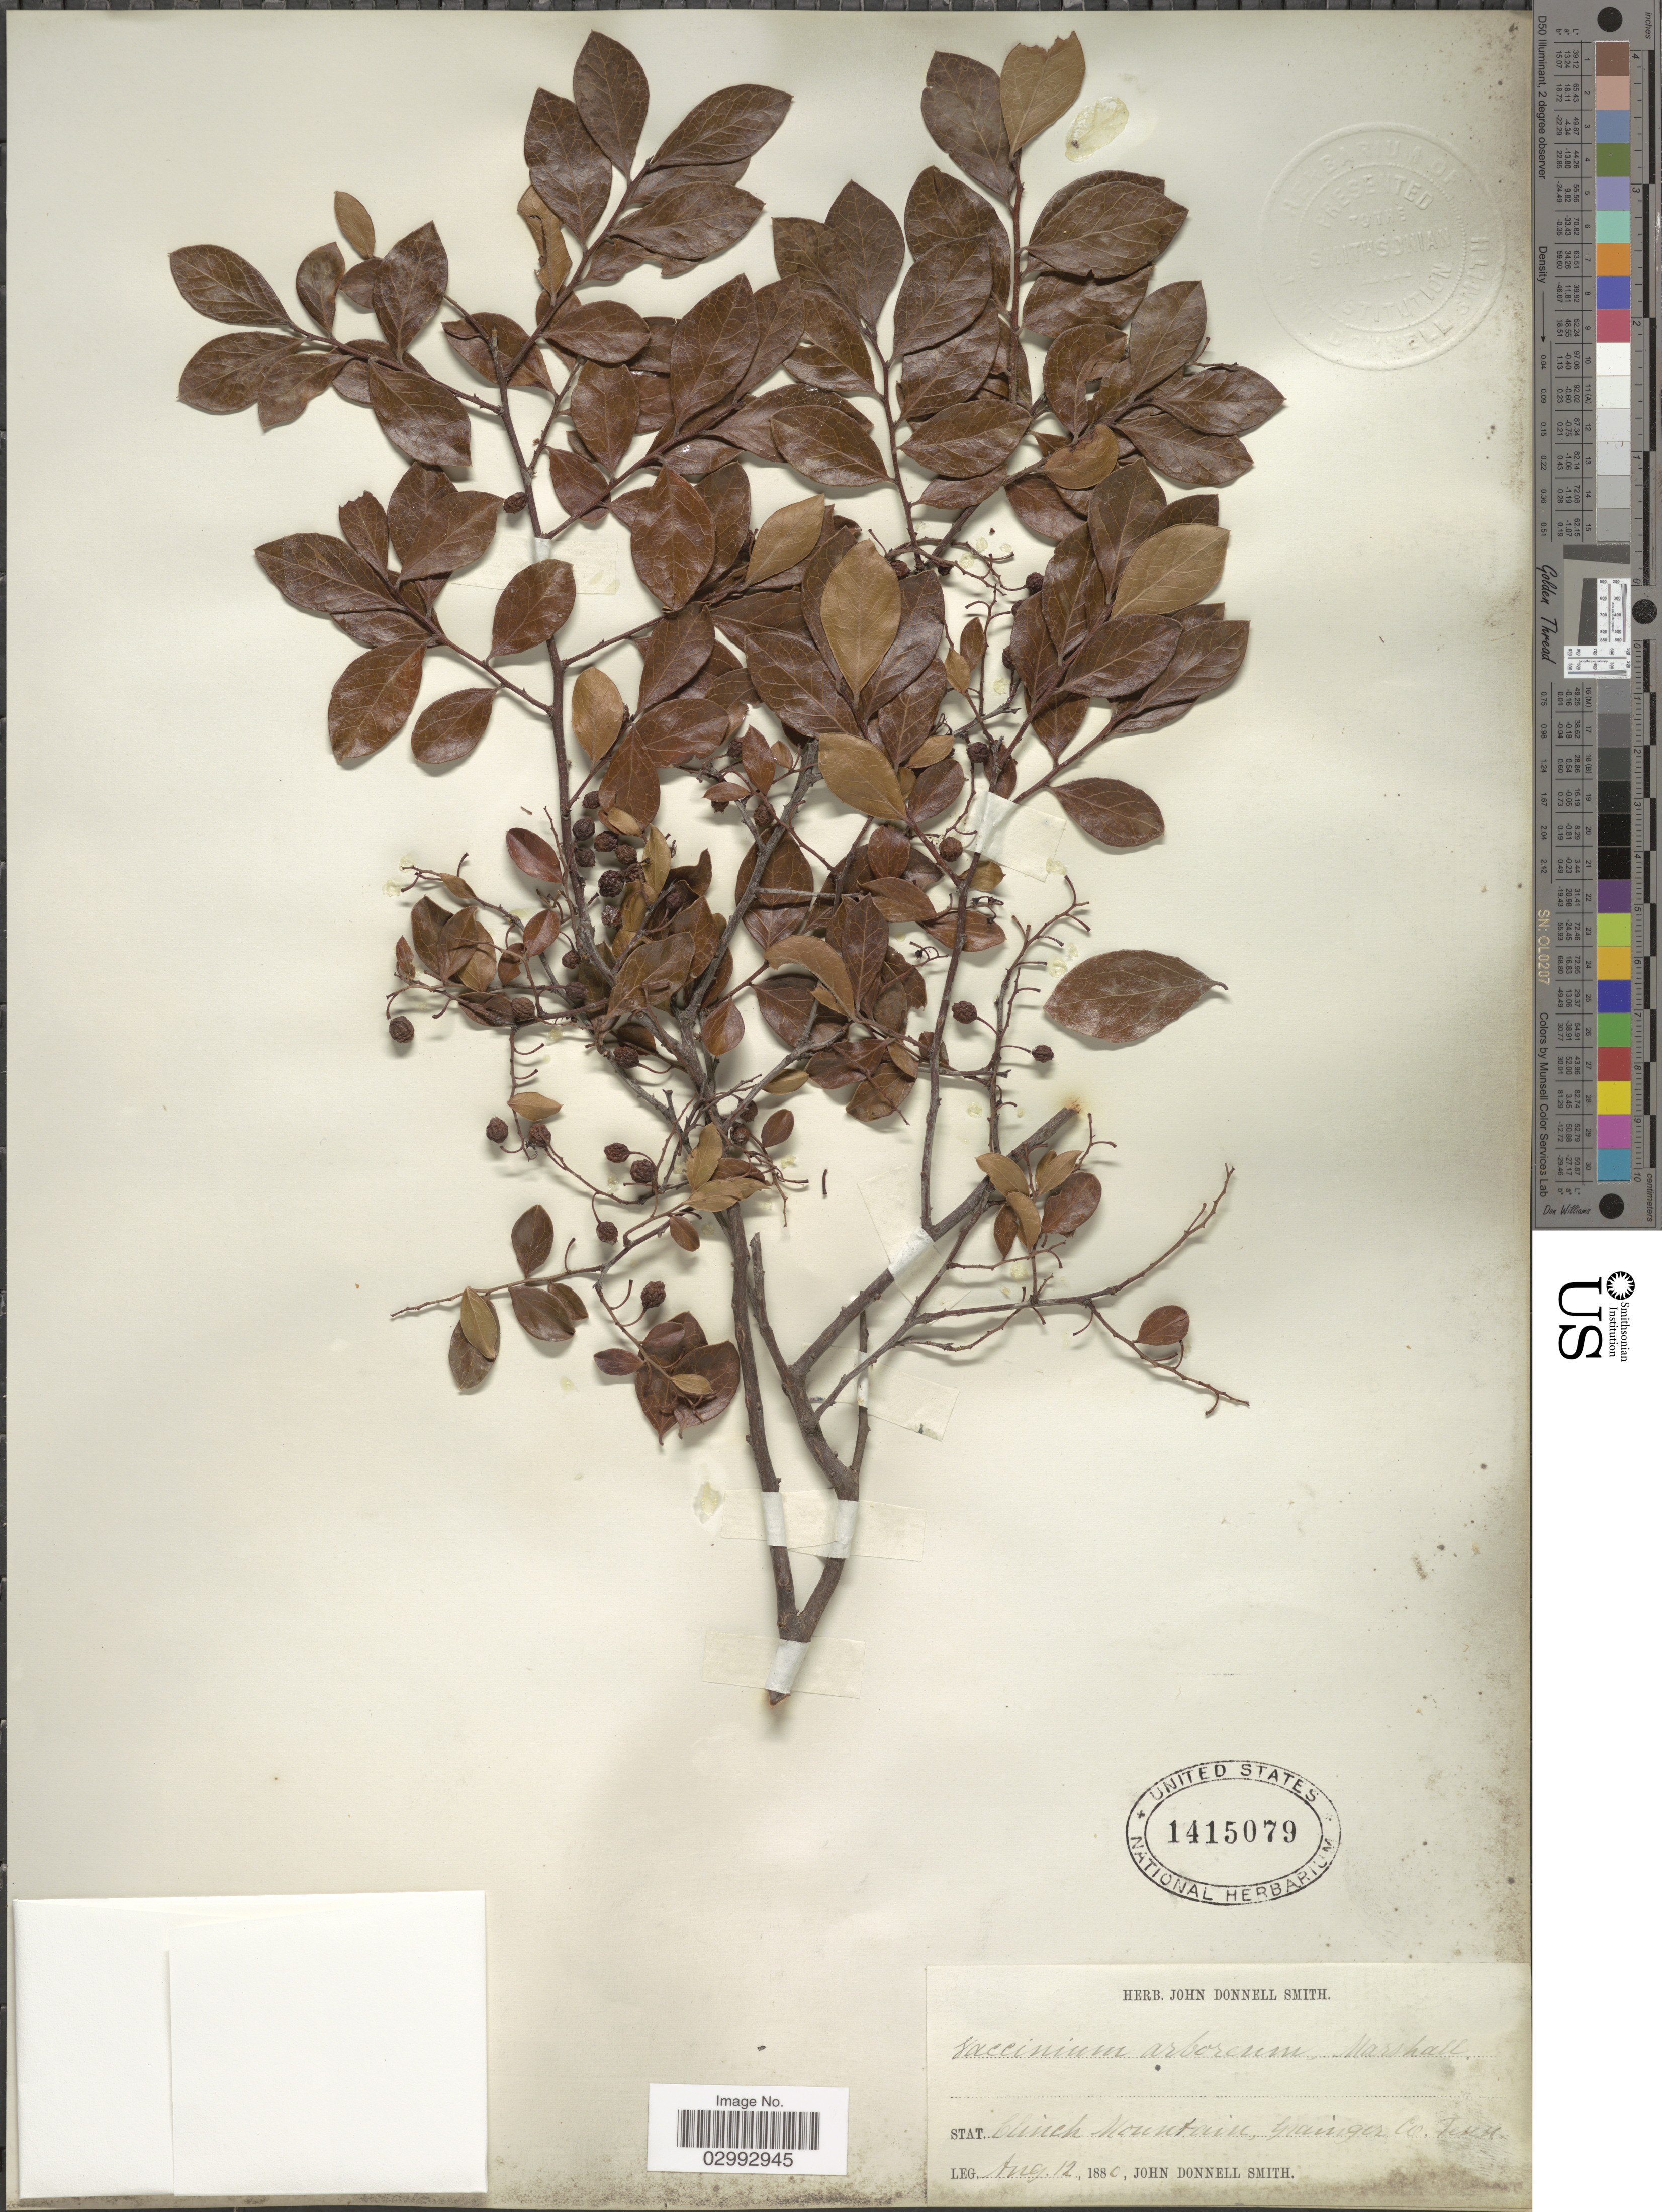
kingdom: Plantae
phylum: Tracheophyta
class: Magnoliopsida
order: Ericales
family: Ericaceae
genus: Batodendron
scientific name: Batodendron arboreum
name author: Nutt.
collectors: J. Donnell Smith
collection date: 1880-08-12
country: United States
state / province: Tennessee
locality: Stat. Clinch Mountain, Grainger Co.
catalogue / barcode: US 1415079